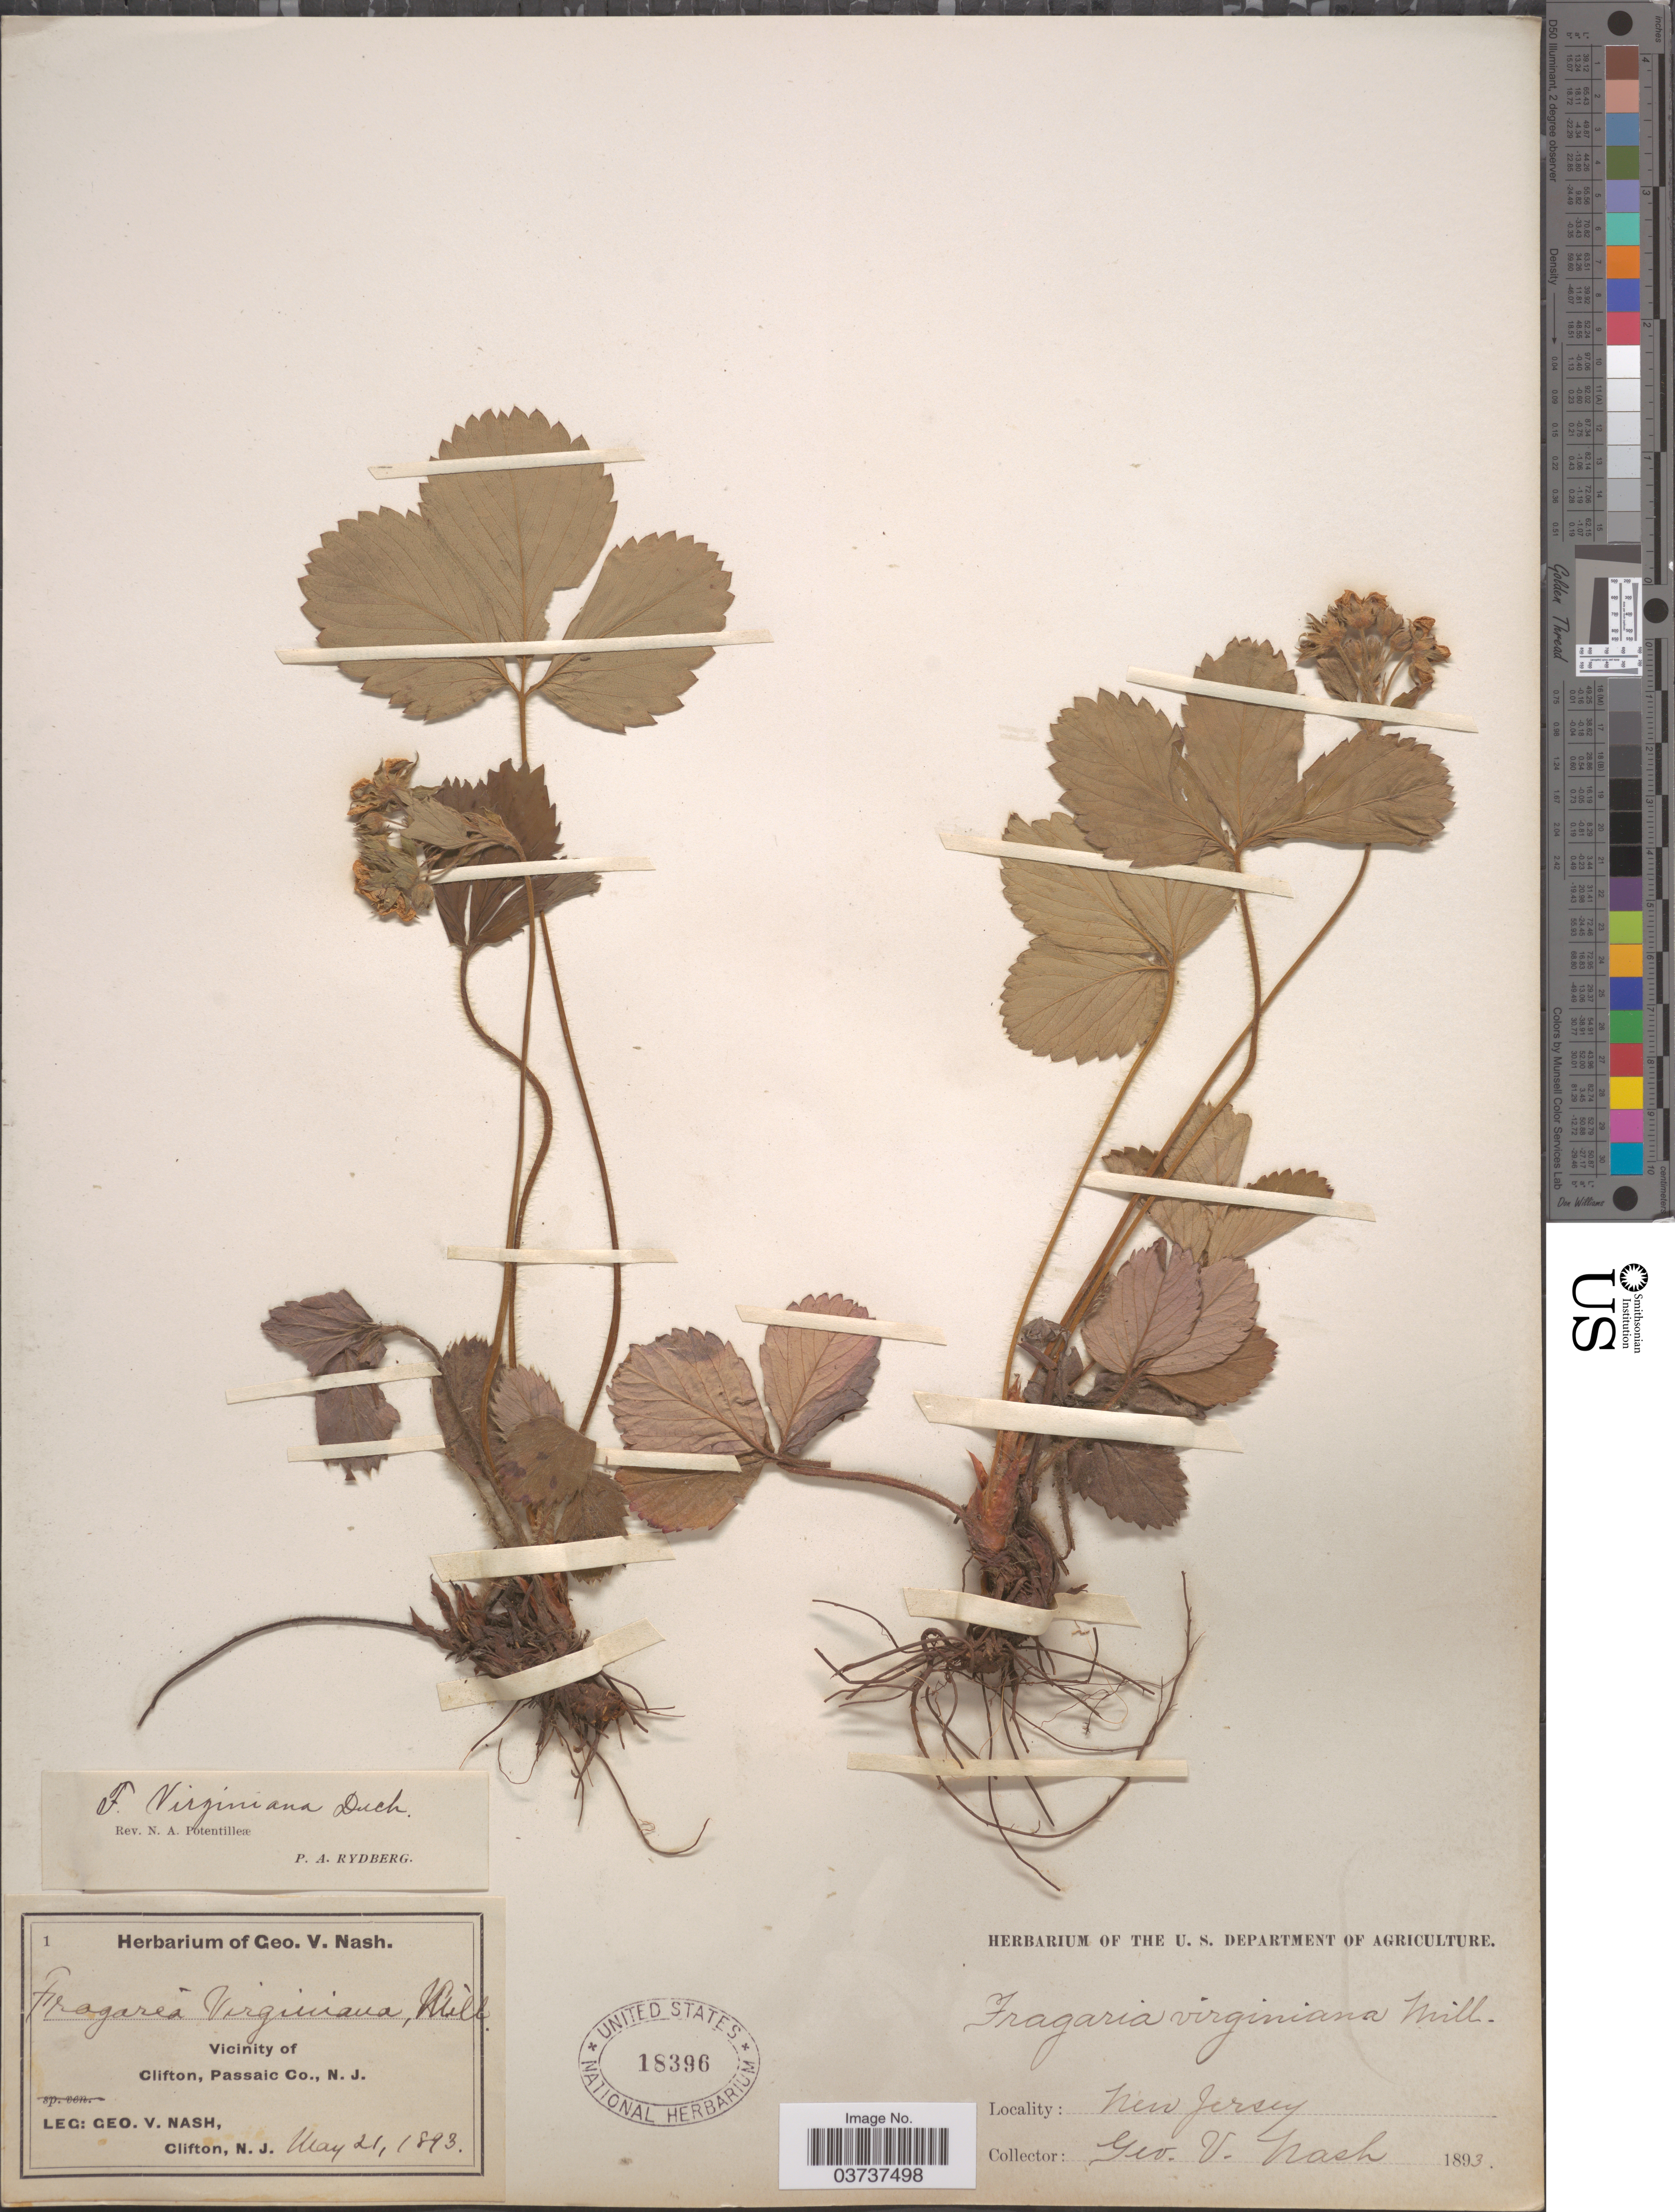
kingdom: Plantae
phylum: Tracheophyta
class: Magnoliopsida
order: Rosales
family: Rosaceae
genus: Fragaria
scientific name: Fragaria virginiana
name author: Mill.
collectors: G. V. Nash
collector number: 1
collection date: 1893-05-21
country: United States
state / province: New Jersey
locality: Vicinity of Clifton, Passaic Co.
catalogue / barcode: US 18396